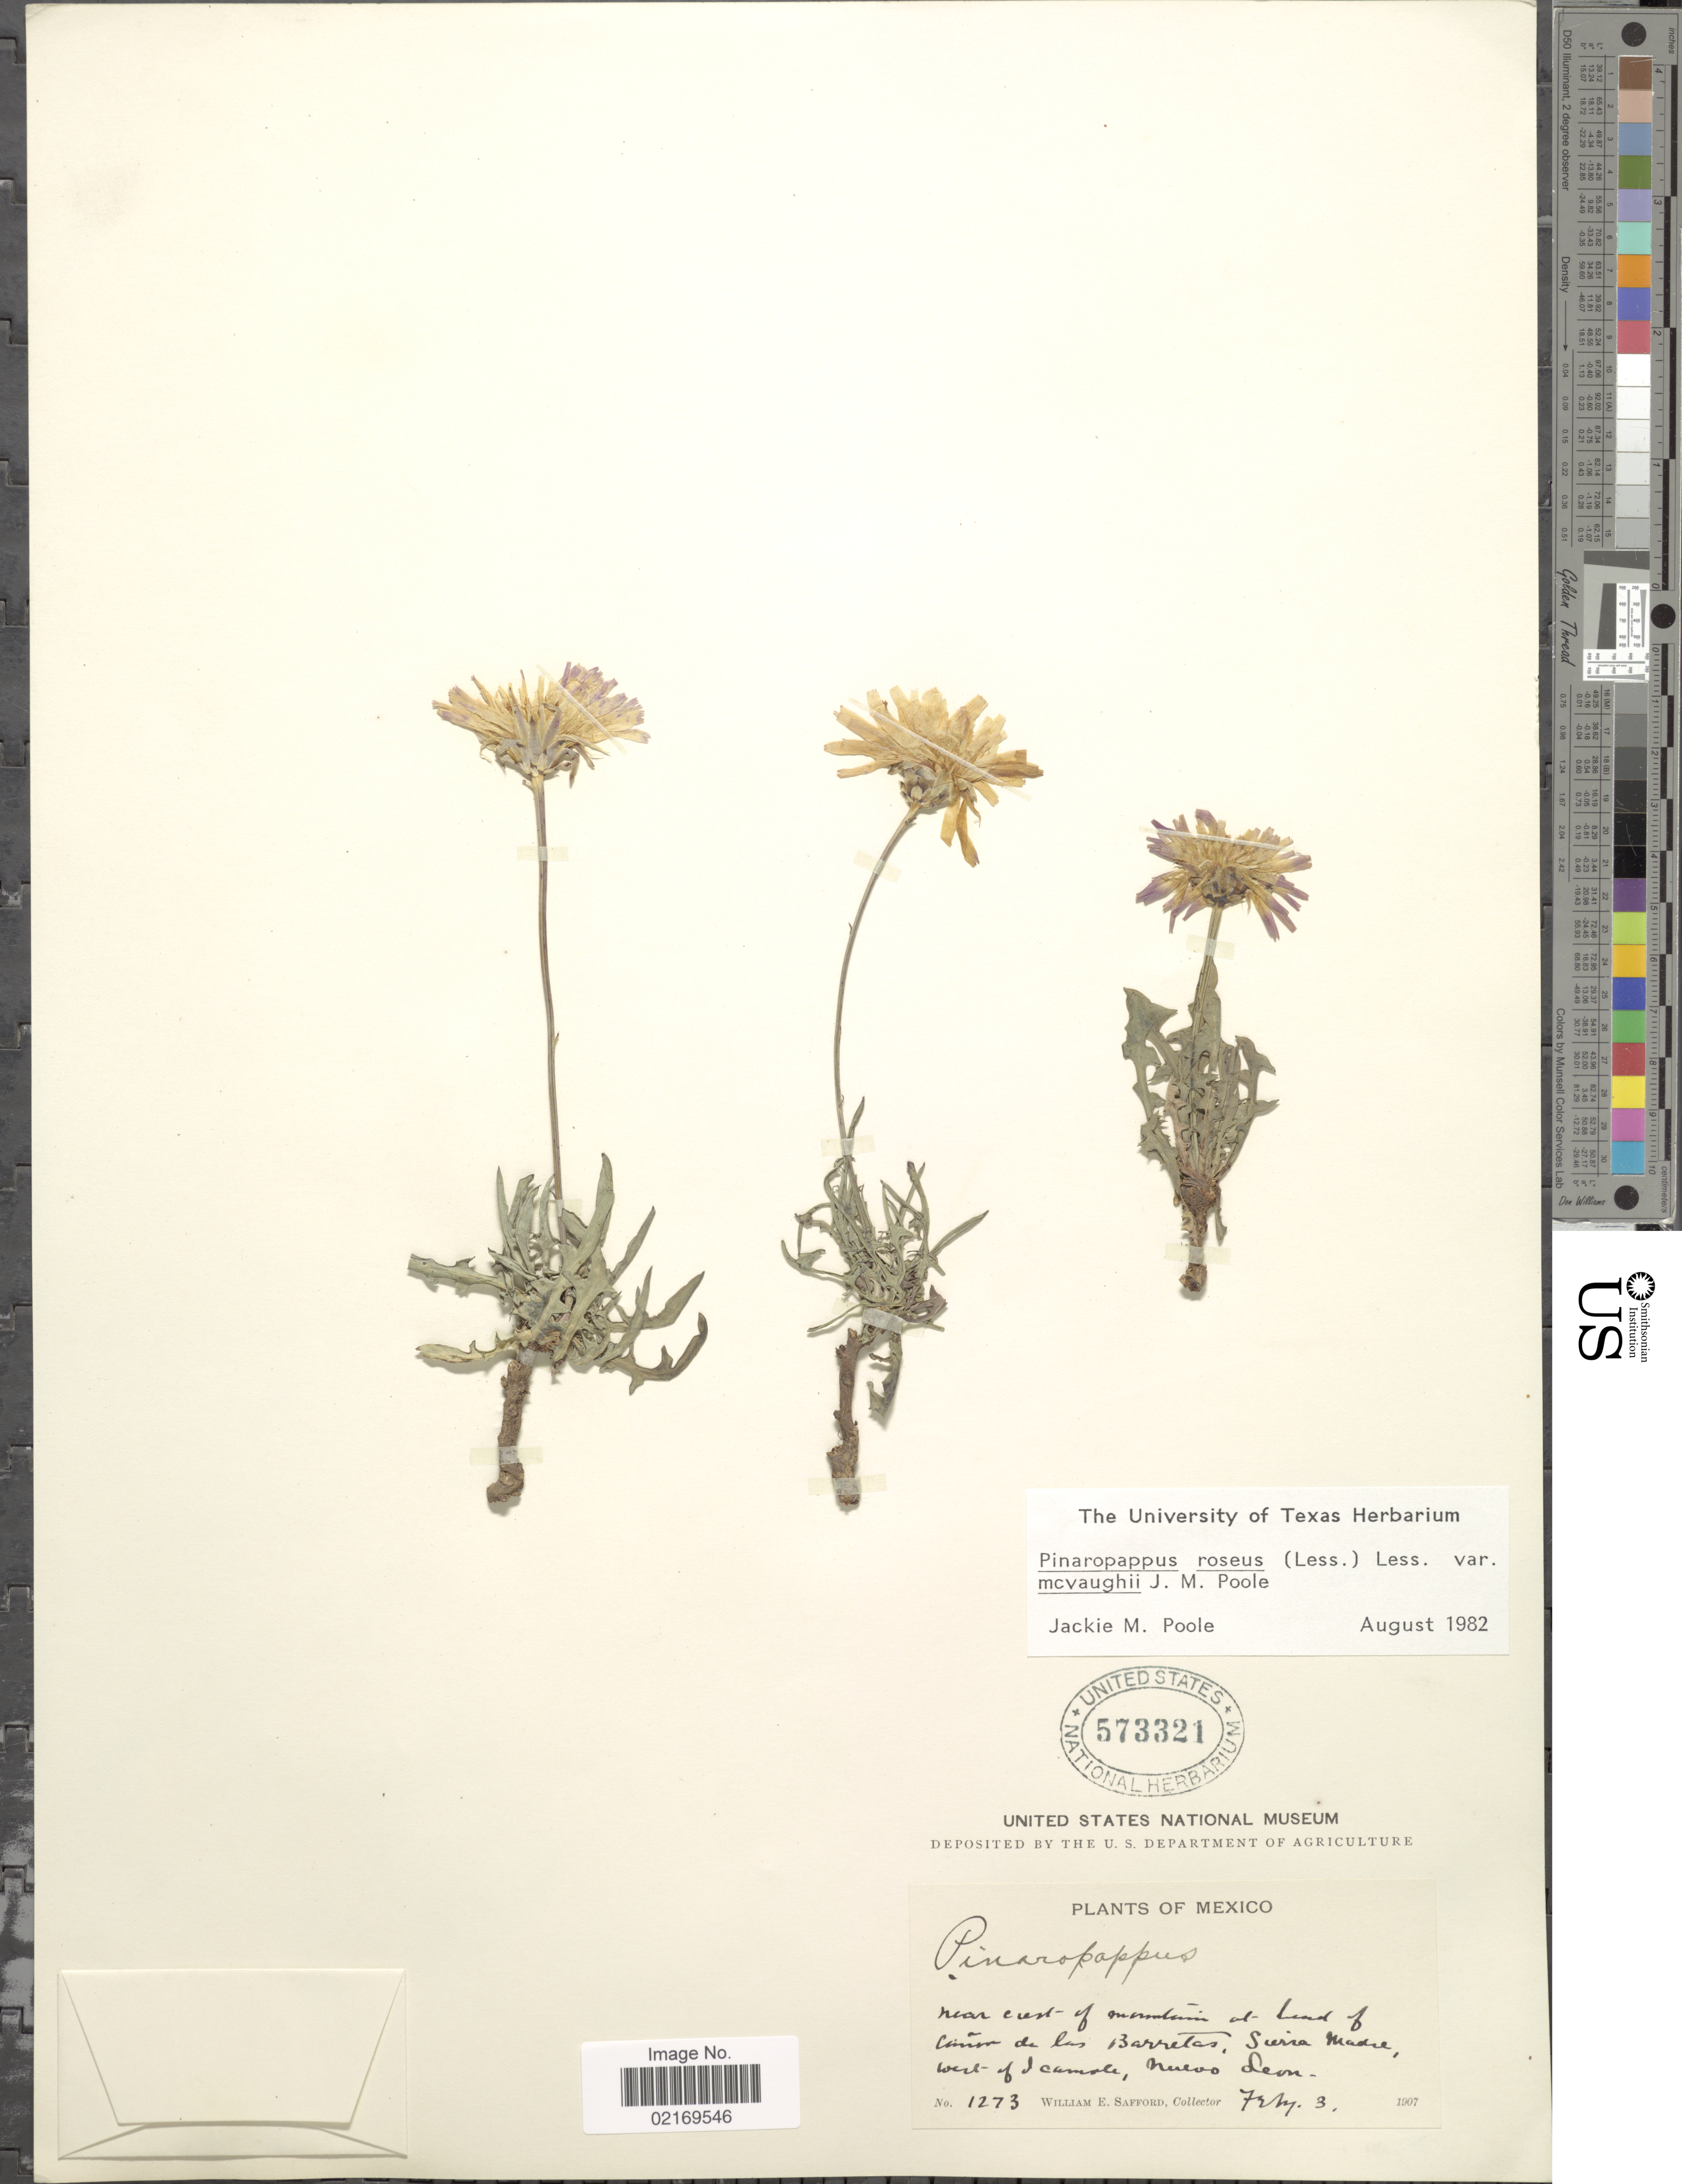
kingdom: Plantae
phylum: Tracheophyta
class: Magnoliopsida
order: Asterales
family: Asteraceae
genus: Pinaropappus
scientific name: Pinaropappus roseus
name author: Less.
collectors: W. E. Safford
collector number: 1273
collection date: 1907-02-03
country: Mexico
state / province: Nuevo León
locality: Near crest of mountain at head of Cañon de las Barretas, Sierra Madre, west of Icamole.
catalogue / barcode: US 573321